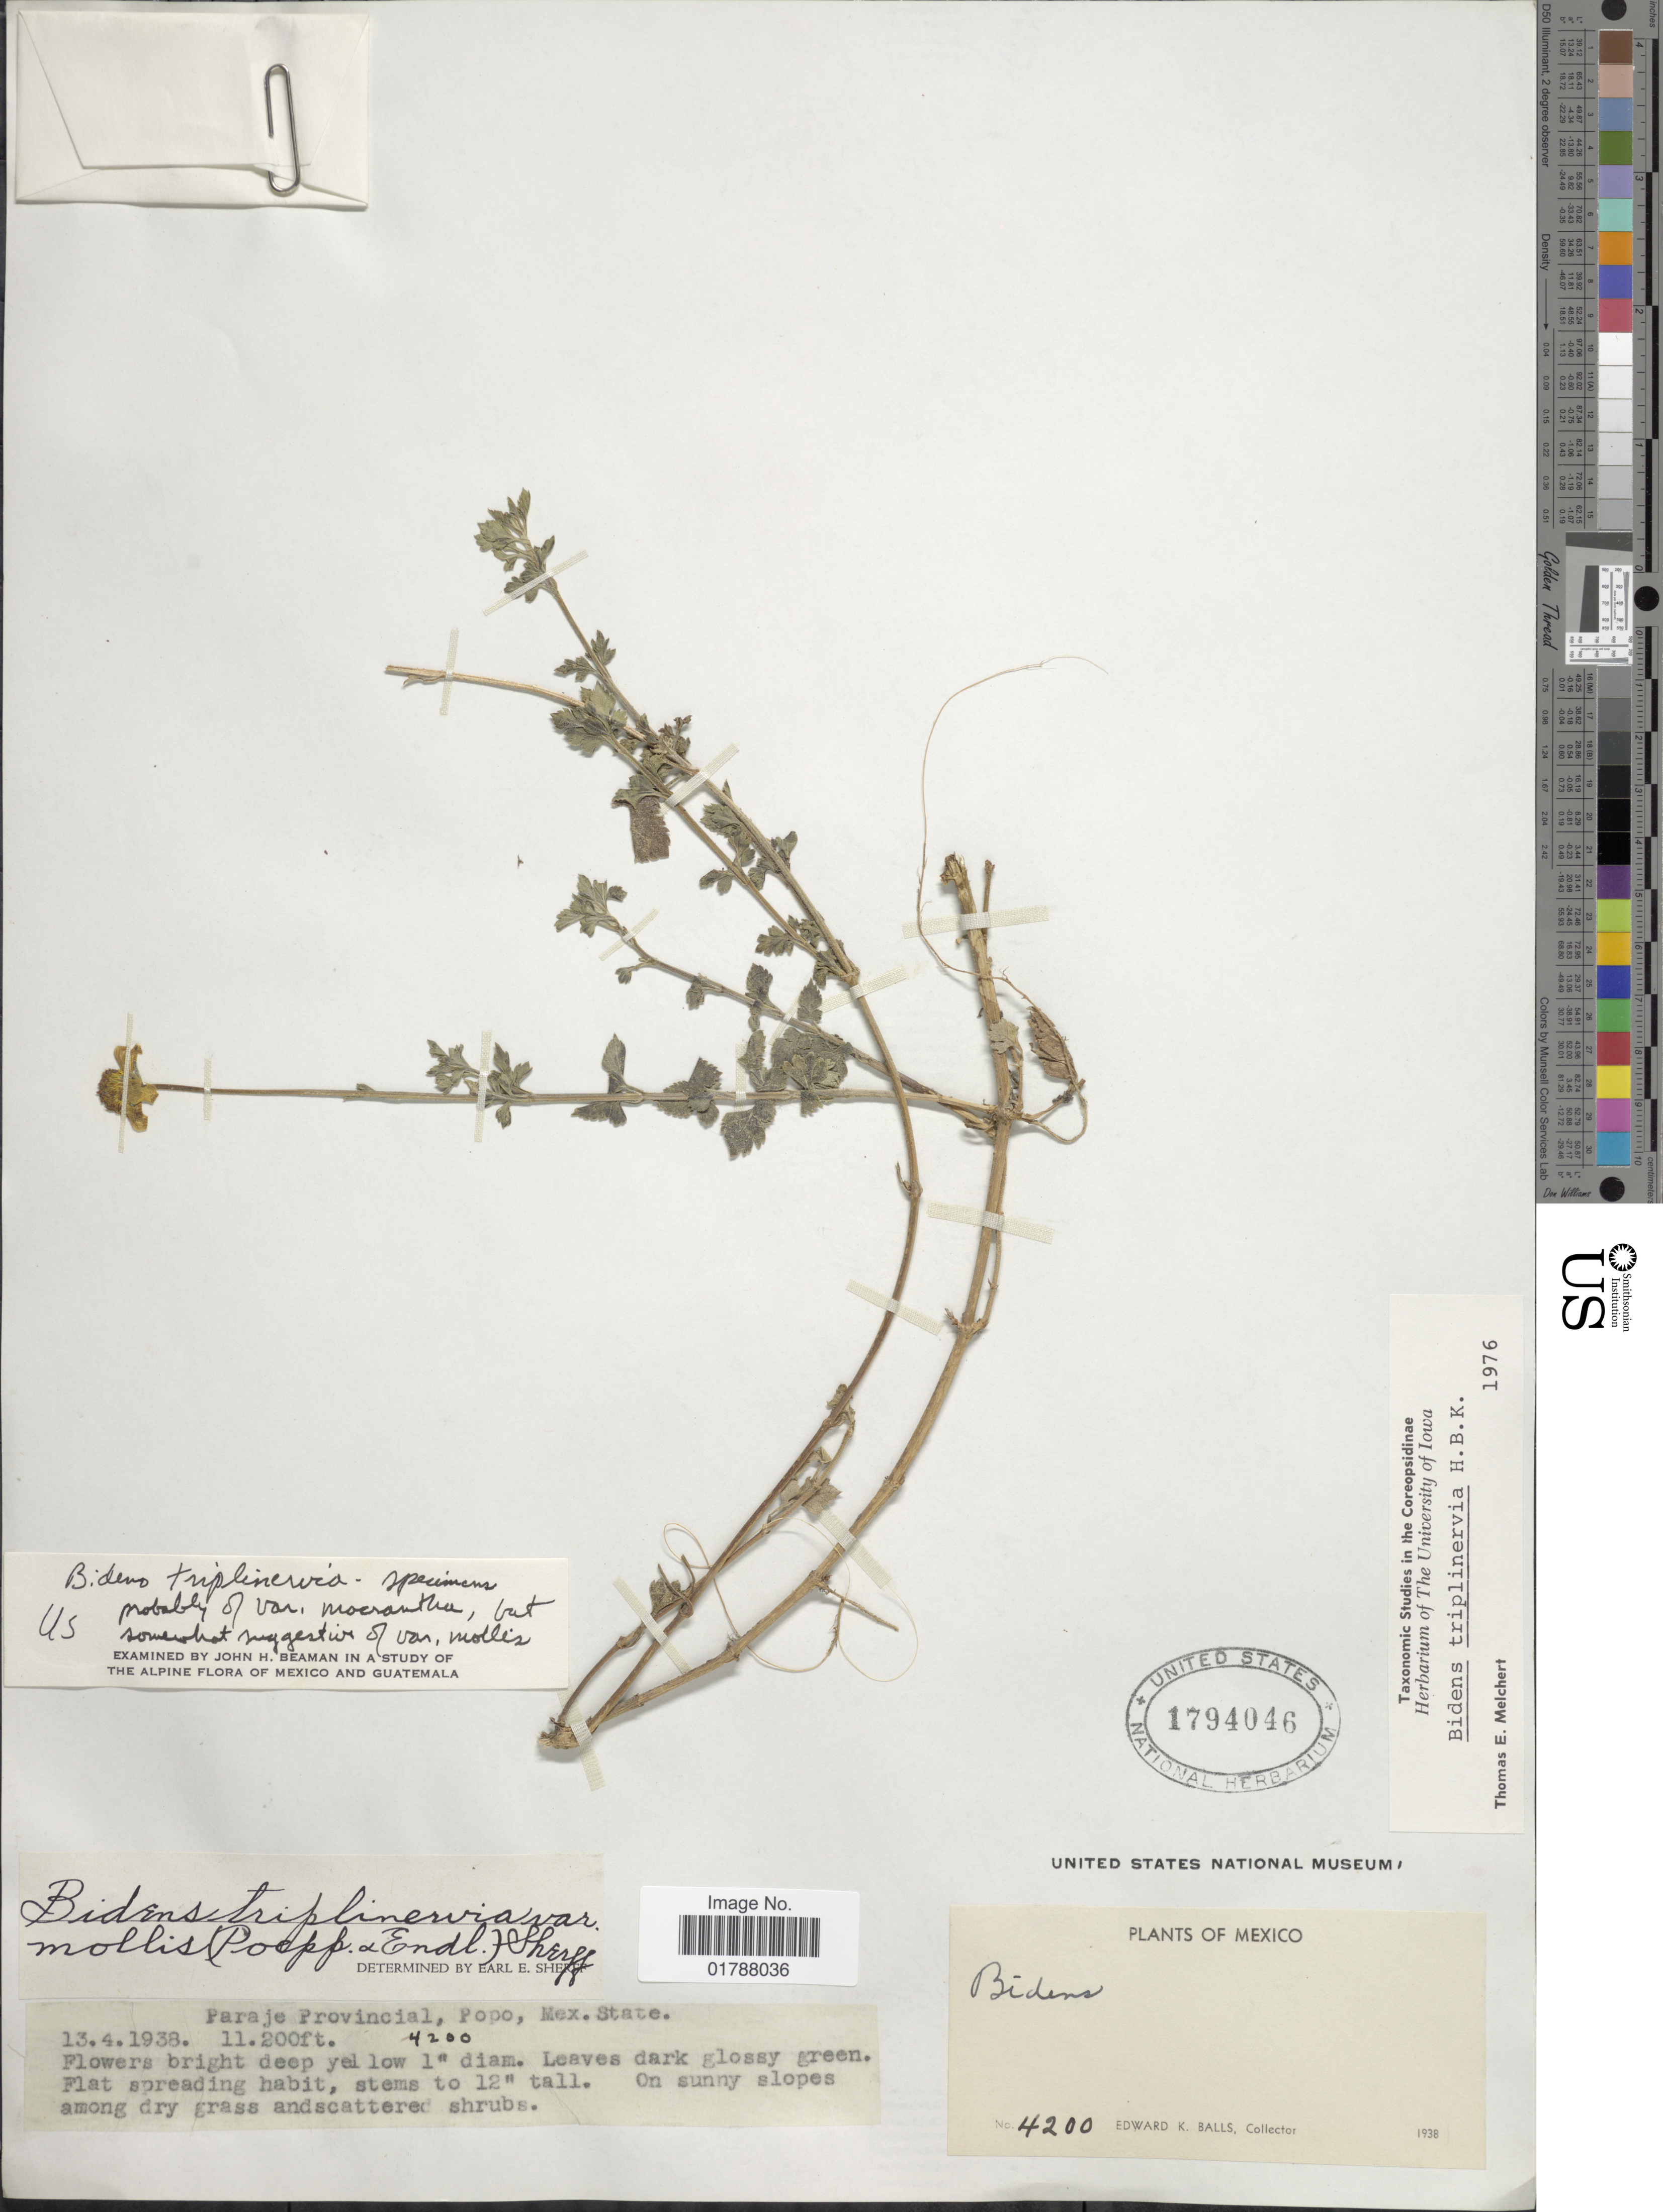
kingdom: Plantae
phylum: Tracheophyta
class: Magnoliopsida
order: Asterales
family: Asteraceae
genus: Bidens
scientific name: Bidens triplinervia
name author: Kunth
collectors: E. K. Balls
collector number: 4200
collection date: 1938-04-13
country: Mexico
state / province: México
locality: Paraje Provincial, Popo, Mex. State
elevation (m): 3414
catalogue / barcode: US 1794046